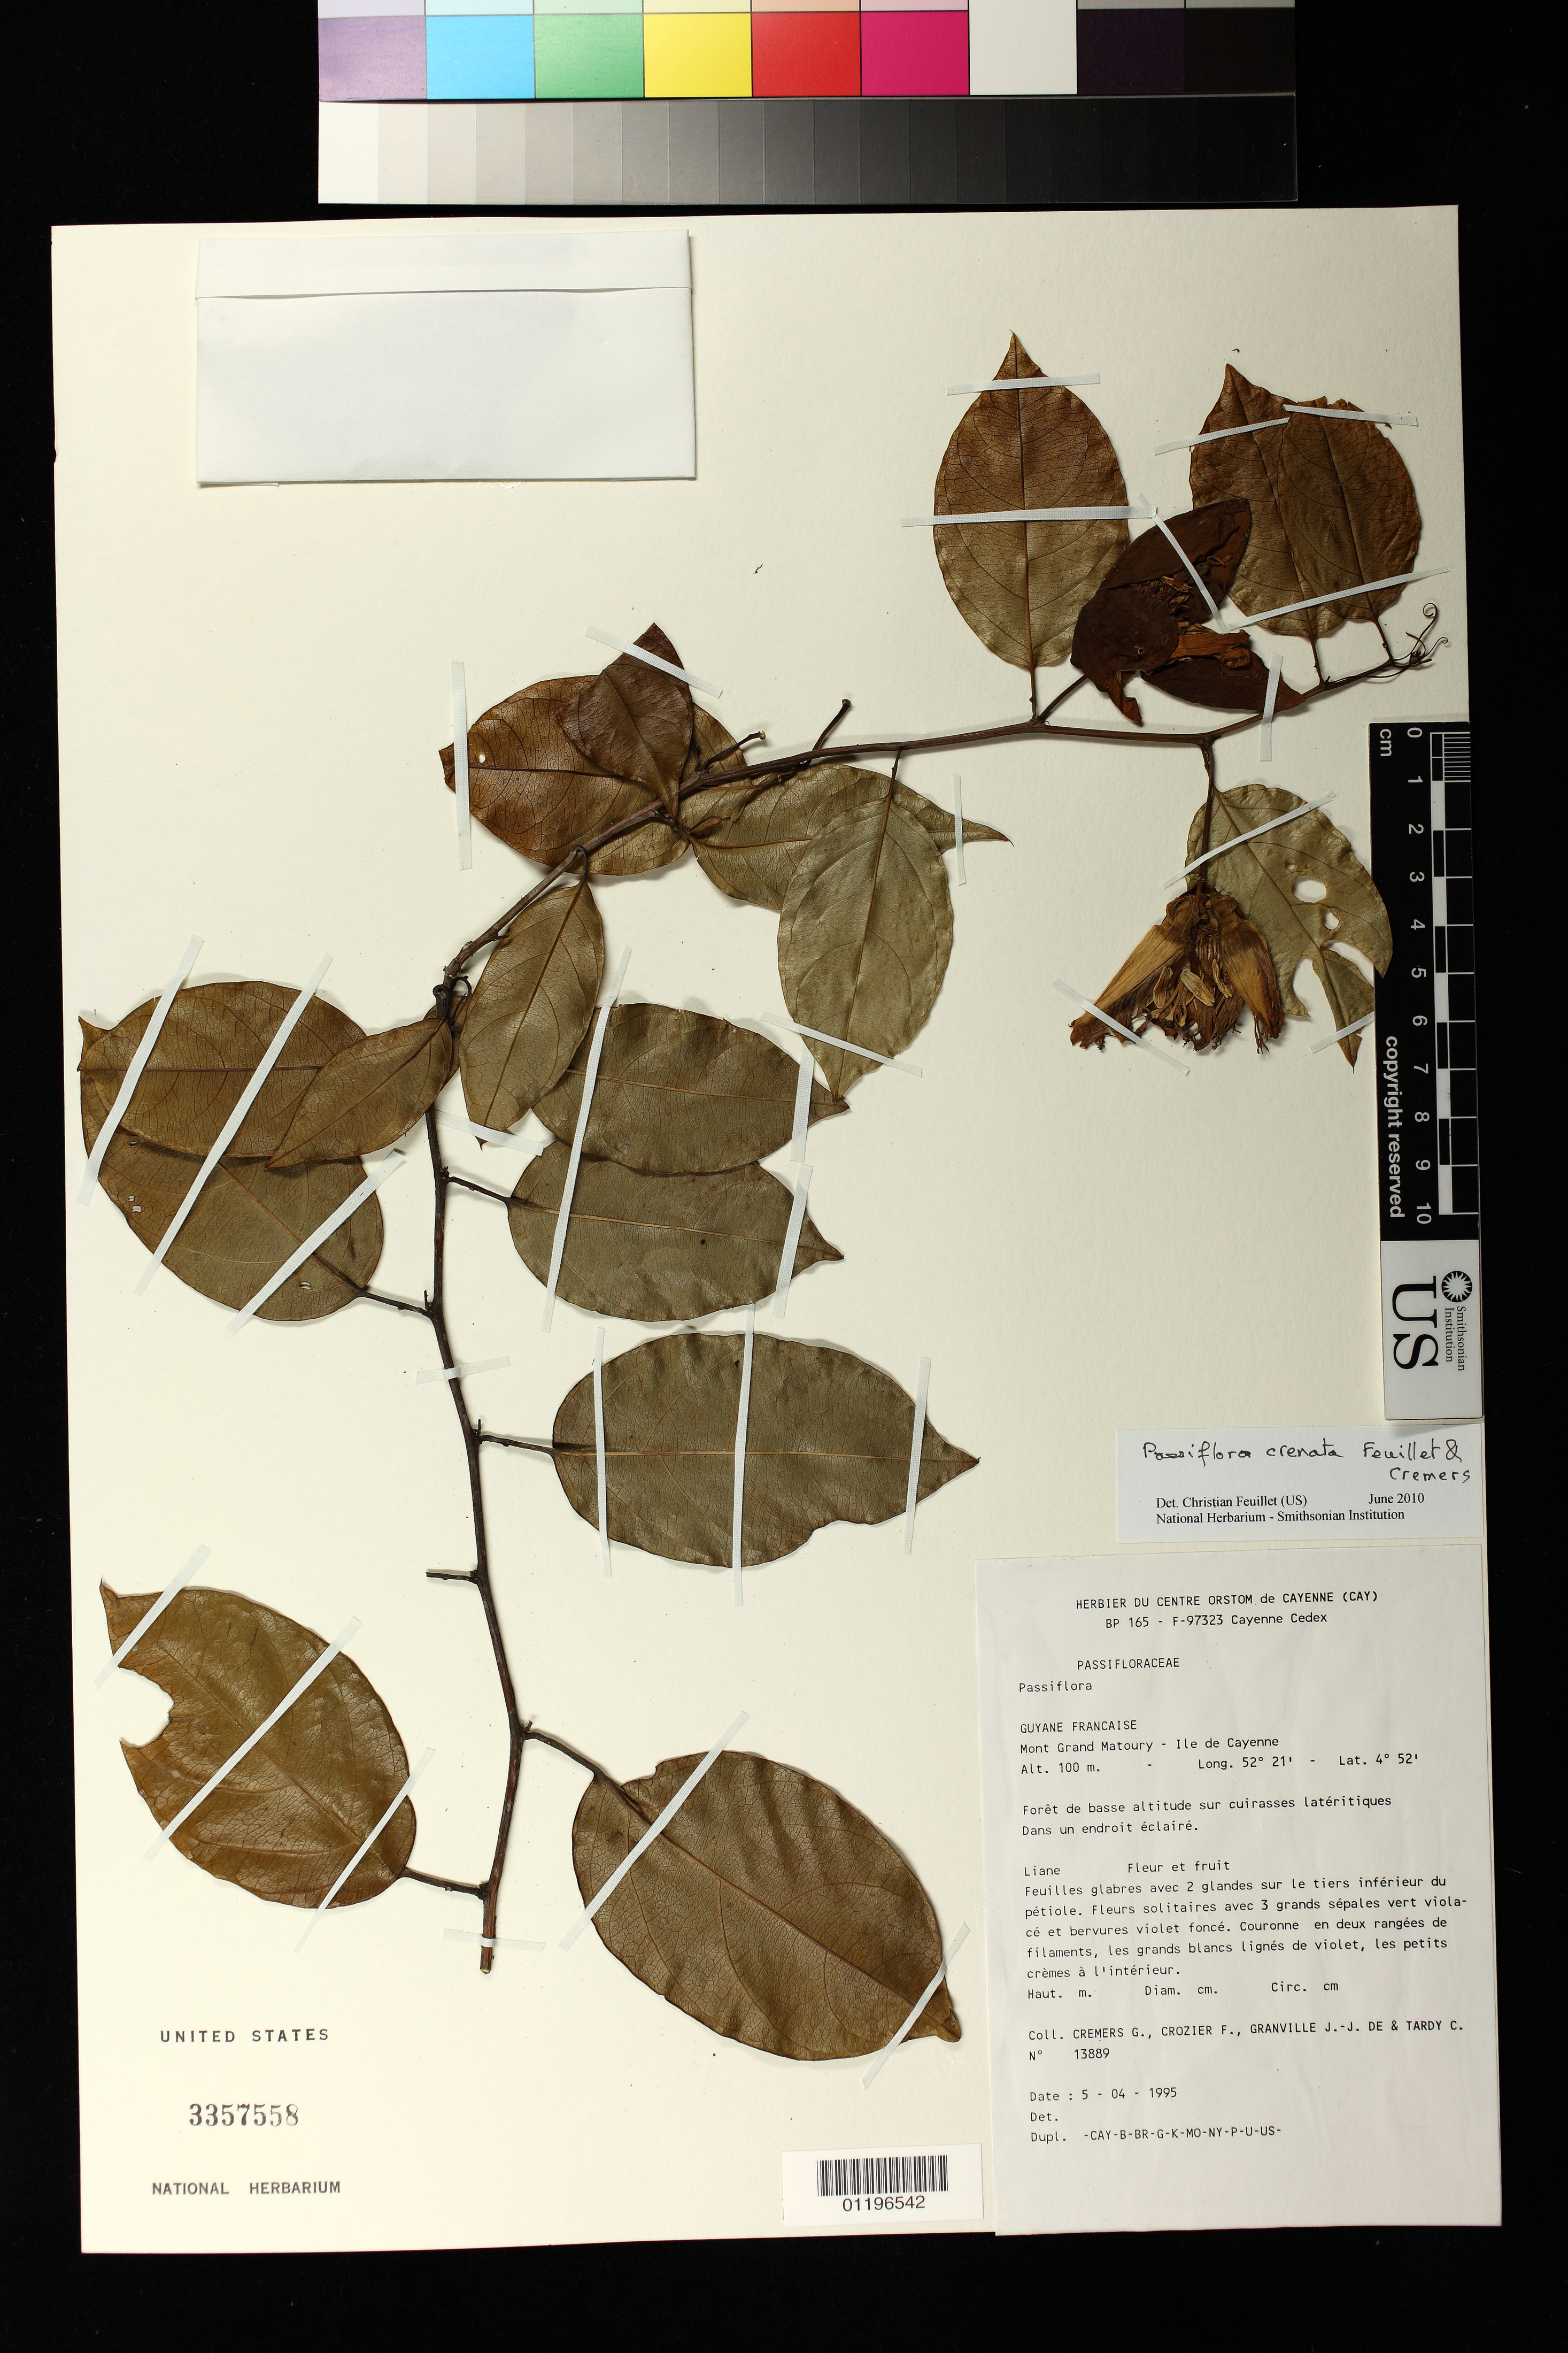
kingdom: Plantae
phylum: Tracheophyta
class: Magnoliopsida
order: Malpighiales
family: Passifloraceae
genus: Passiflora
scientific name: Passiflora cerasina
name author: Annonay & Feuillet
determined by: Feuillet, C.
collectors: G. Cremers, F. Crozier, J.-J. de Granville & C. Tardy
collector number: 13889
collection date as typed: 04 May 1995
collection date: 1995-05-04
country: French Guiana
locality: Mont Grand Matoury, Ile de Cayenne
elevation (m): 100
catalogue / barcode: US 3357558